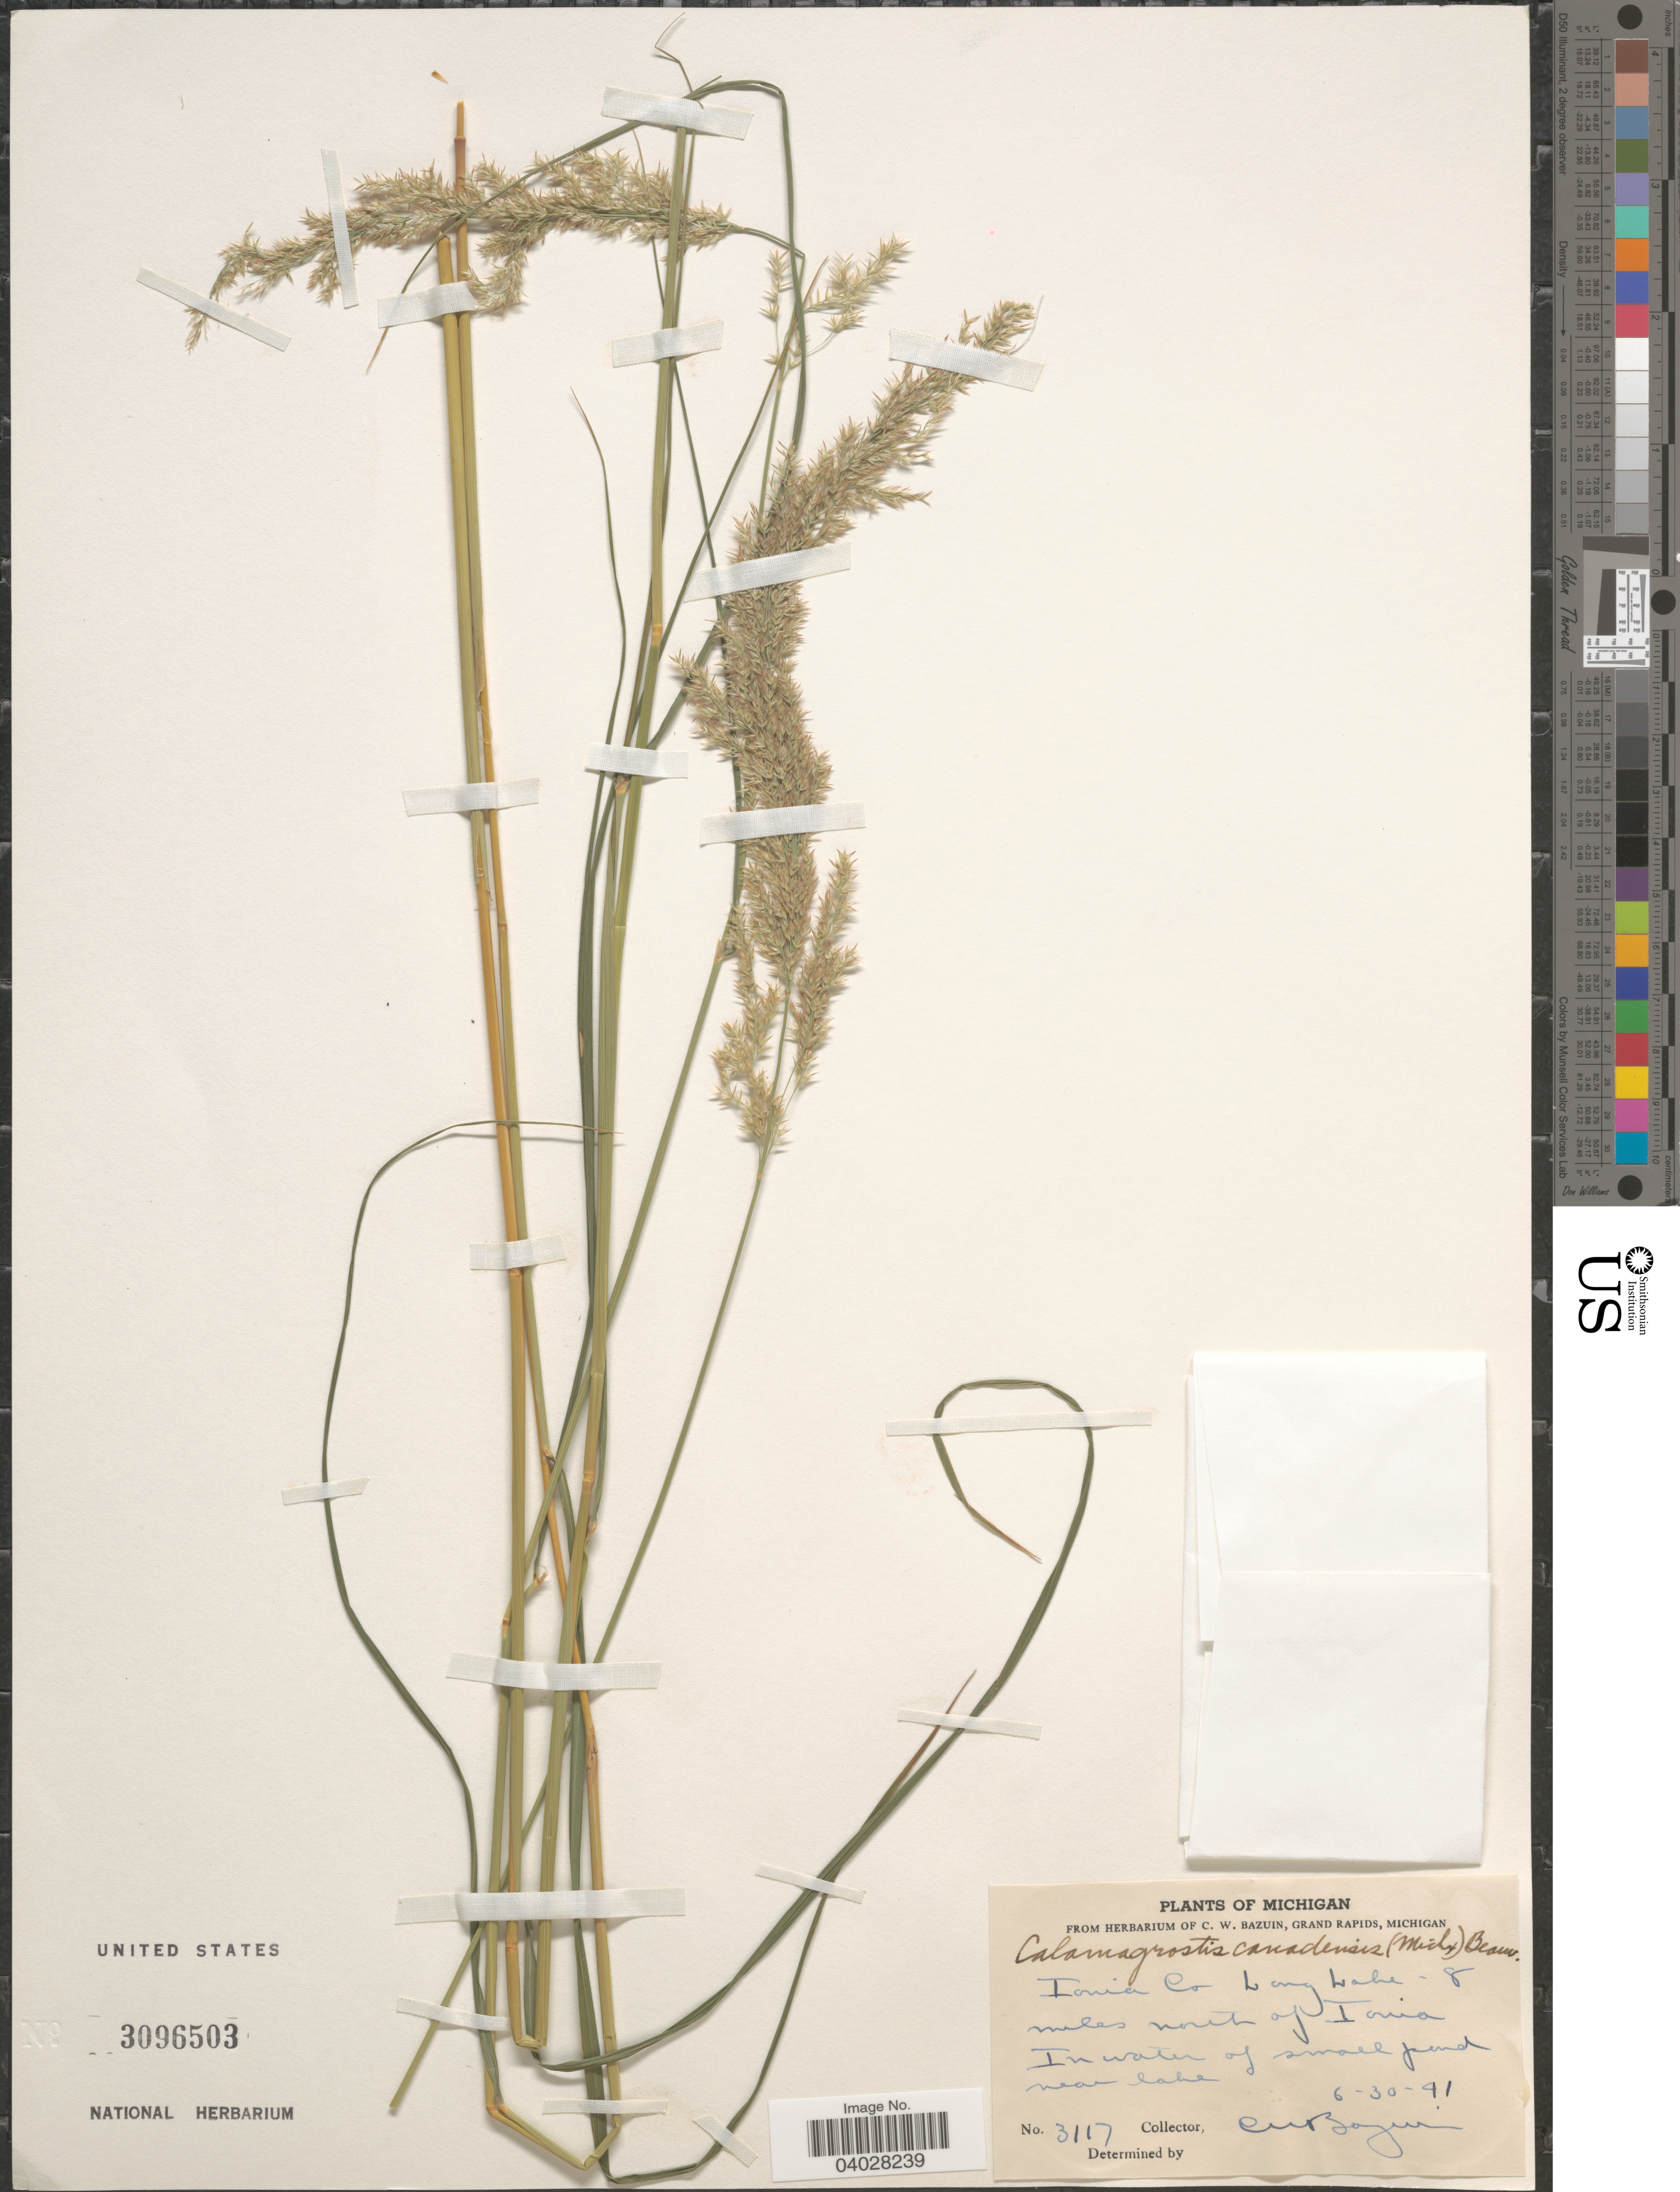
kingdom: Plantae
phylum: Tracheophyta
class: Liliopsida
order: Poales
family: Poaceae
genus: Calamagrostis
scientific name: Calamagrostis canadensis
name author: (Michx.) P. Beauv.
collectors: C. Bazuin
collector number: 3117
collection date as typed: Transcribed d/m/y: 30/6/41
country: United States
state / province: Michigan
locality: Ionia Co. Long Lake - 8 miles north of Ionia.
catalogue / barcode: US 3096503